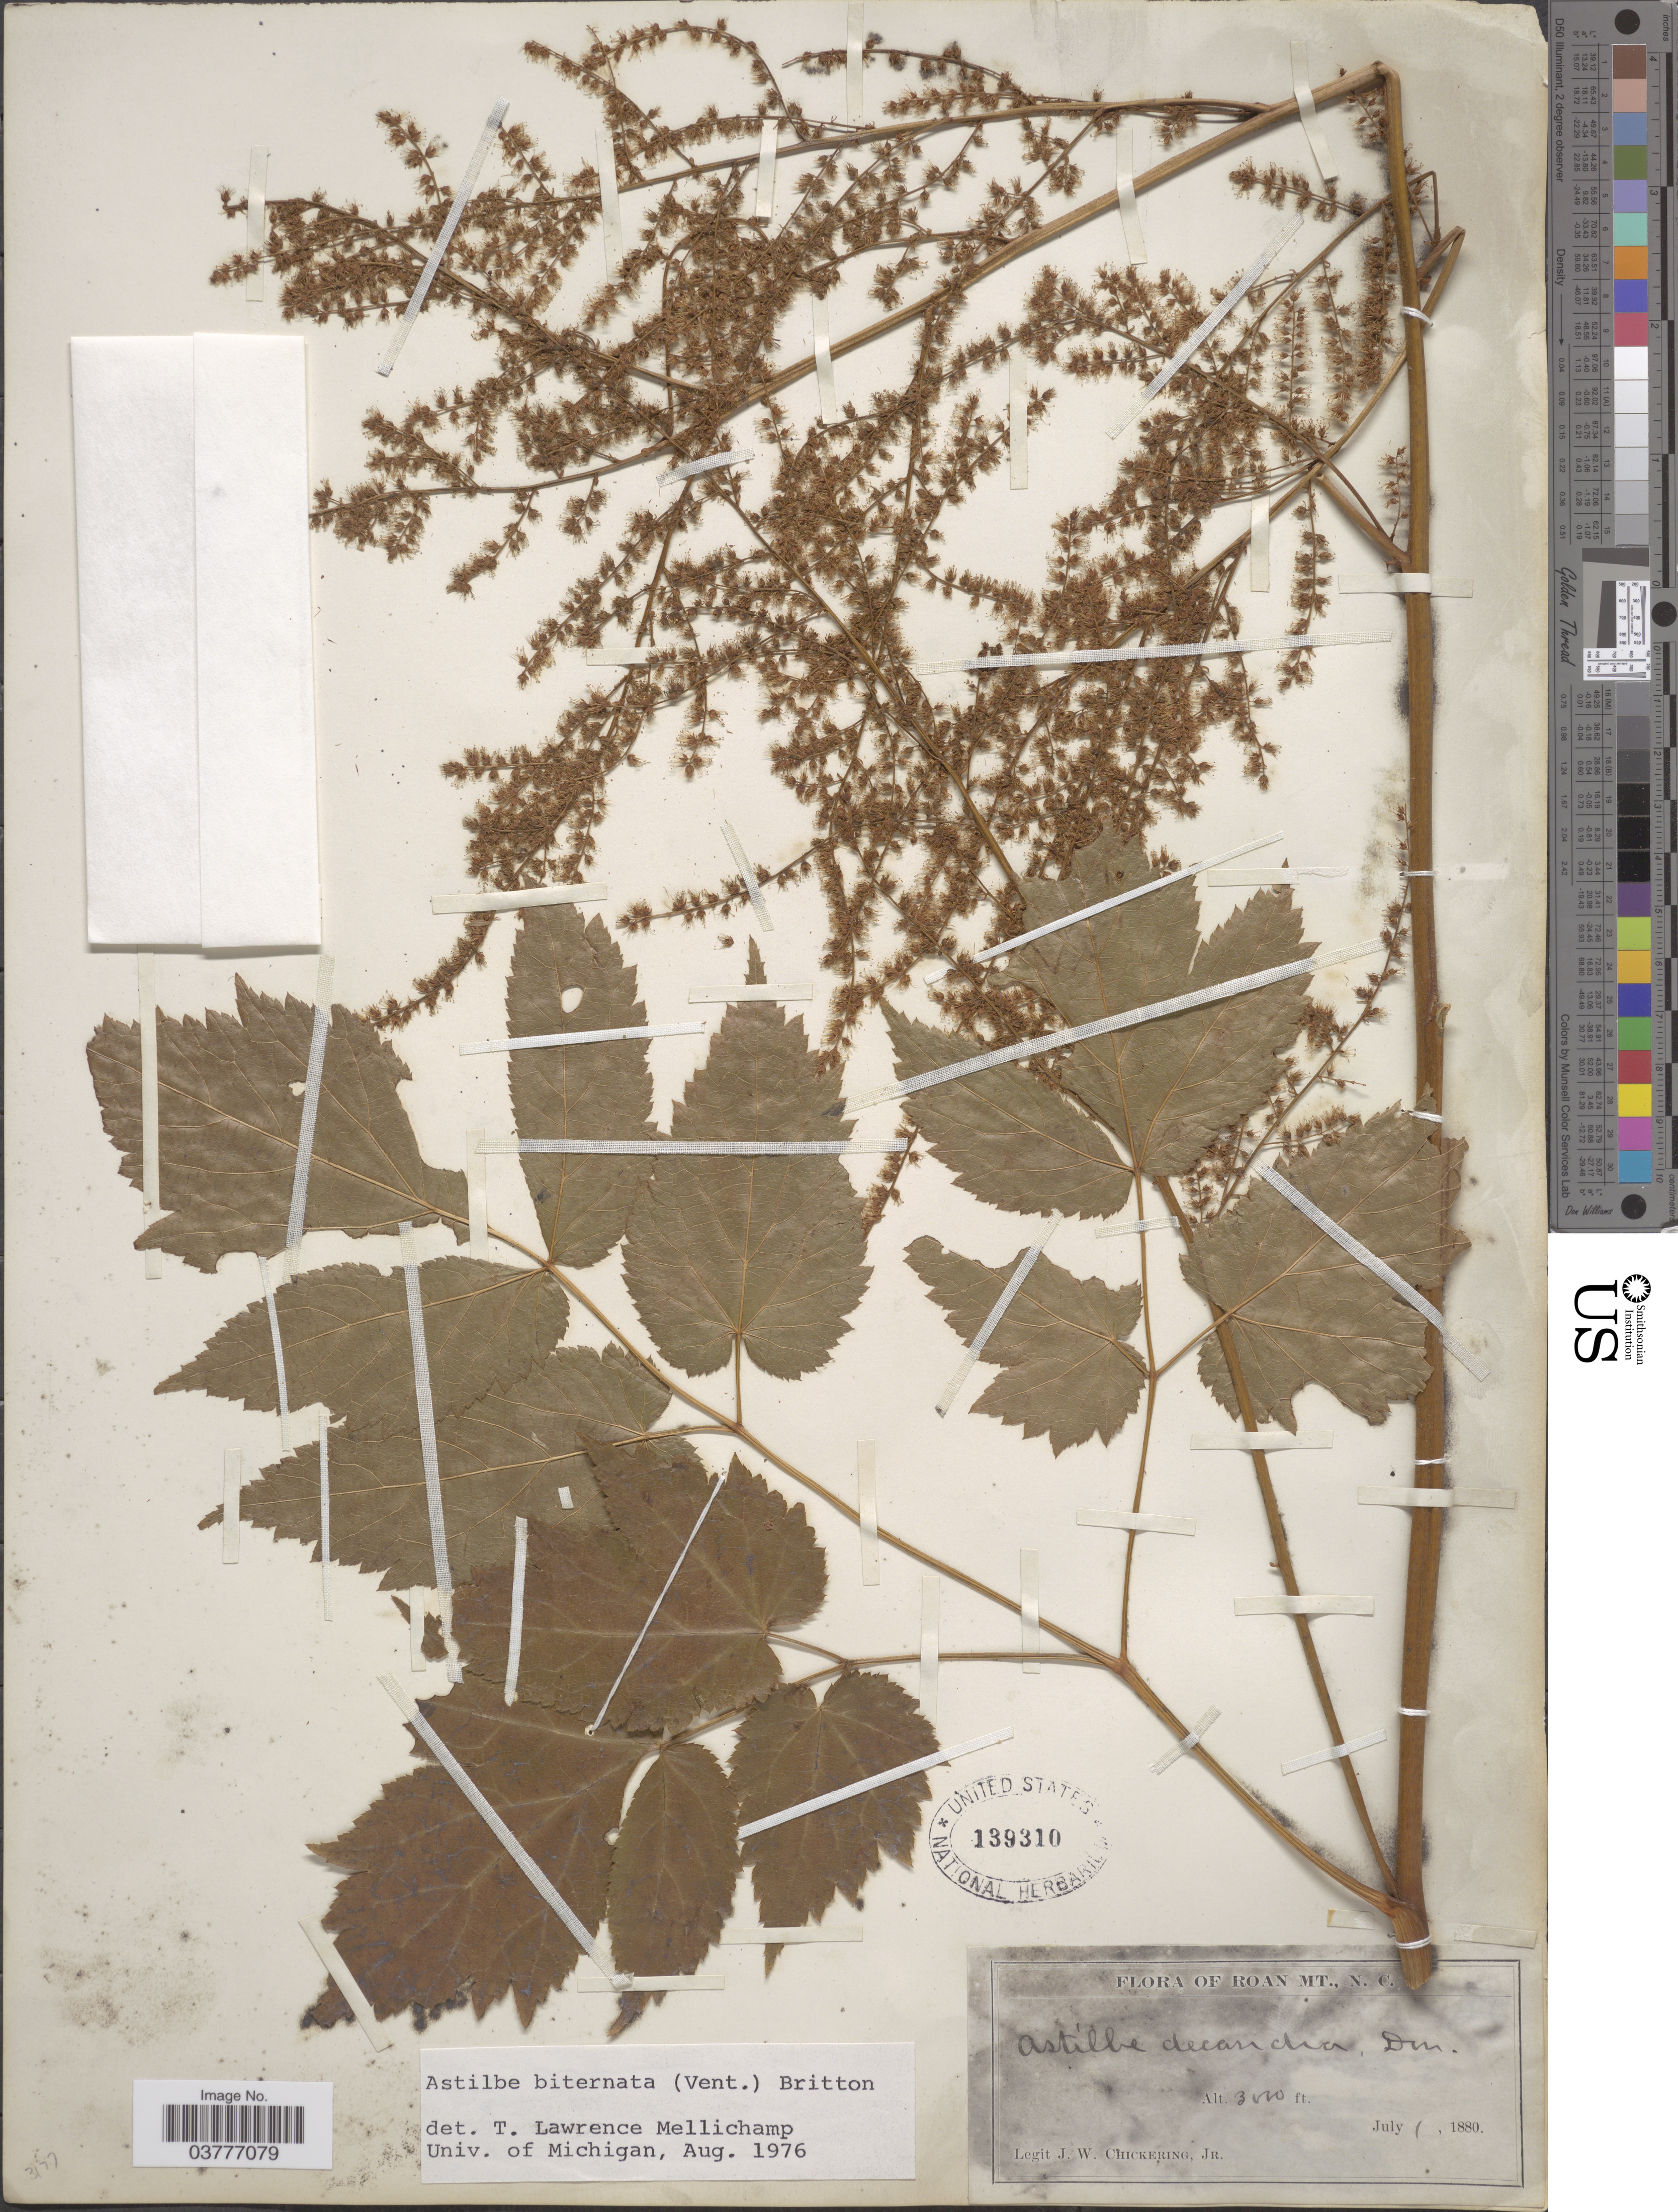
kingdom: Plantae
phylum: Tracheophyta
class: Magnoliopsida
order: Saxifragales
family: Saxifragaceae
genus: Astilbe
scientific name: Astilbe biternata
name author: (Vent.) Britton ex Kearney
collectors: J. W. Chickering Jr.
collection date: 1880-07-01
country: United States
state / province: North Carolina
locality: Roan Mt.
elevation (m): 914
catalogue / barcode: US 139310